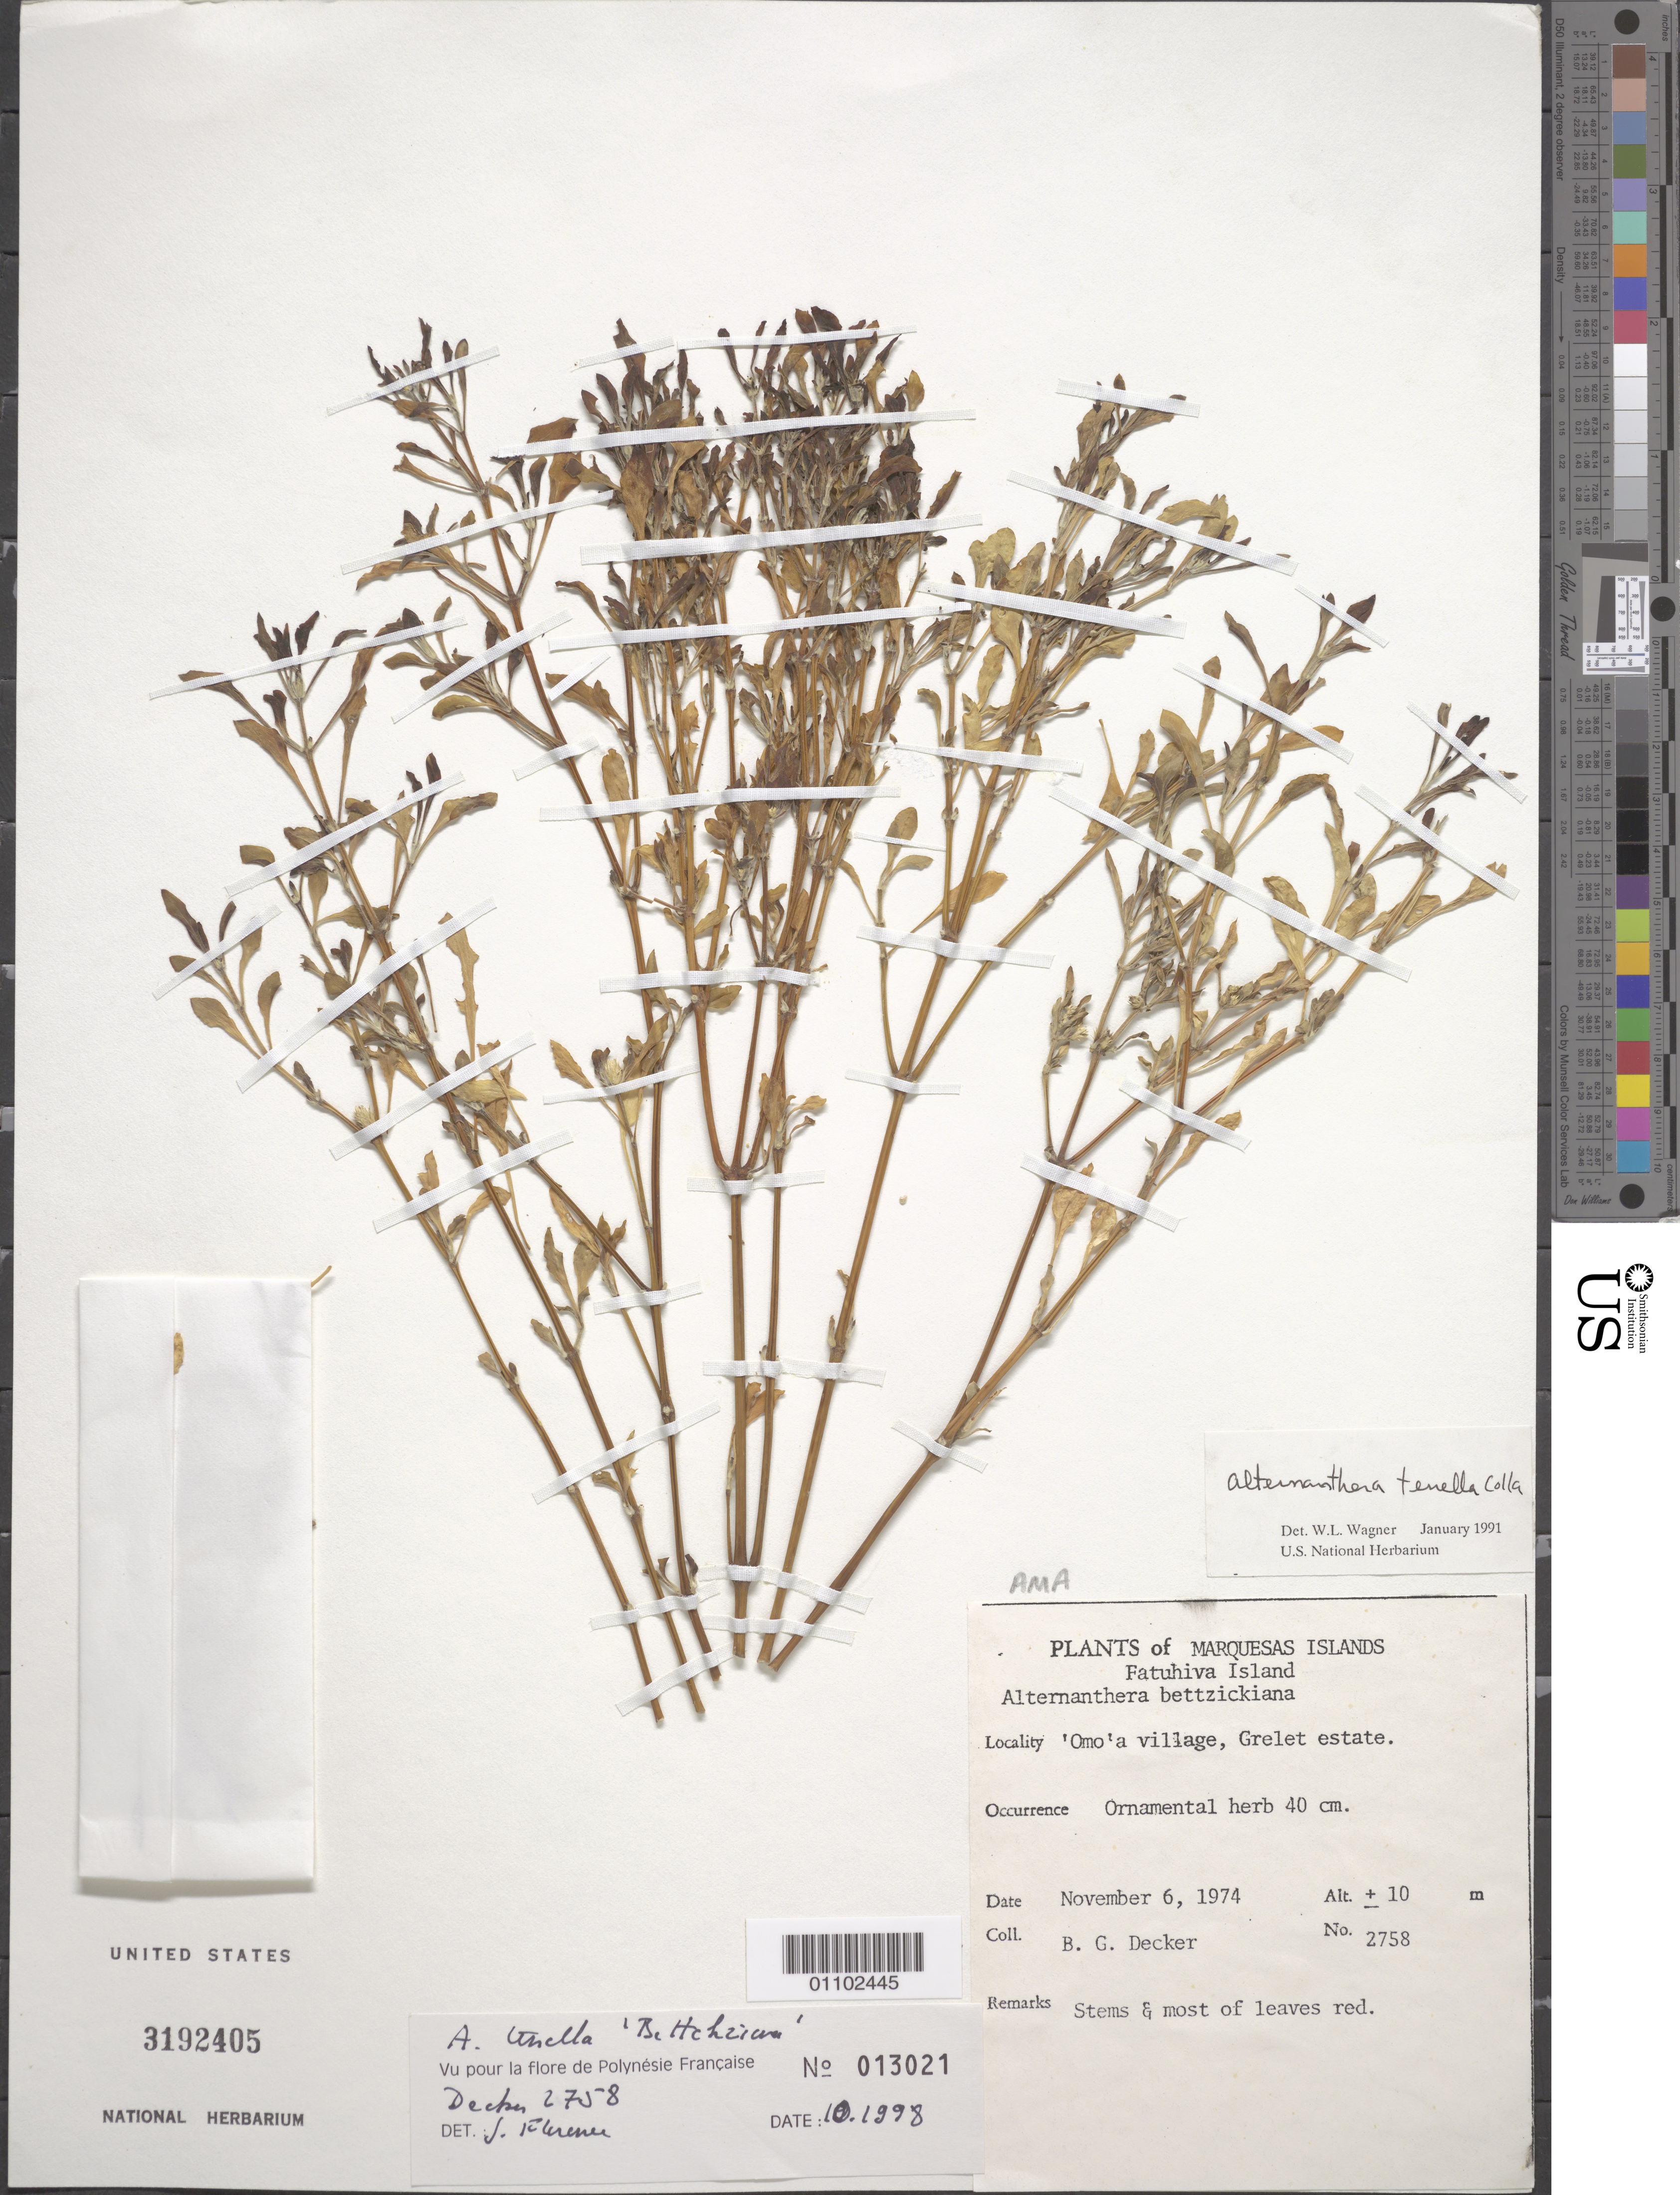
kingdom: Plantae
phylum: Tracheophyta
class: Magnoliopsida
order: Caryophyllales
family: Amaranthaceae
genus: Alternanthera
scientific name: Alternanthera bettzickiana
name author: (Regel) G. Nicholson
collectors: B. G. Decker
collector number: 2758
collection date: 1974-11-06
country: French Polynesia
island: Fatu Hiva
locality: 'Omo'a village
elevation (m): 10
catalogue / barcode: US 3192405